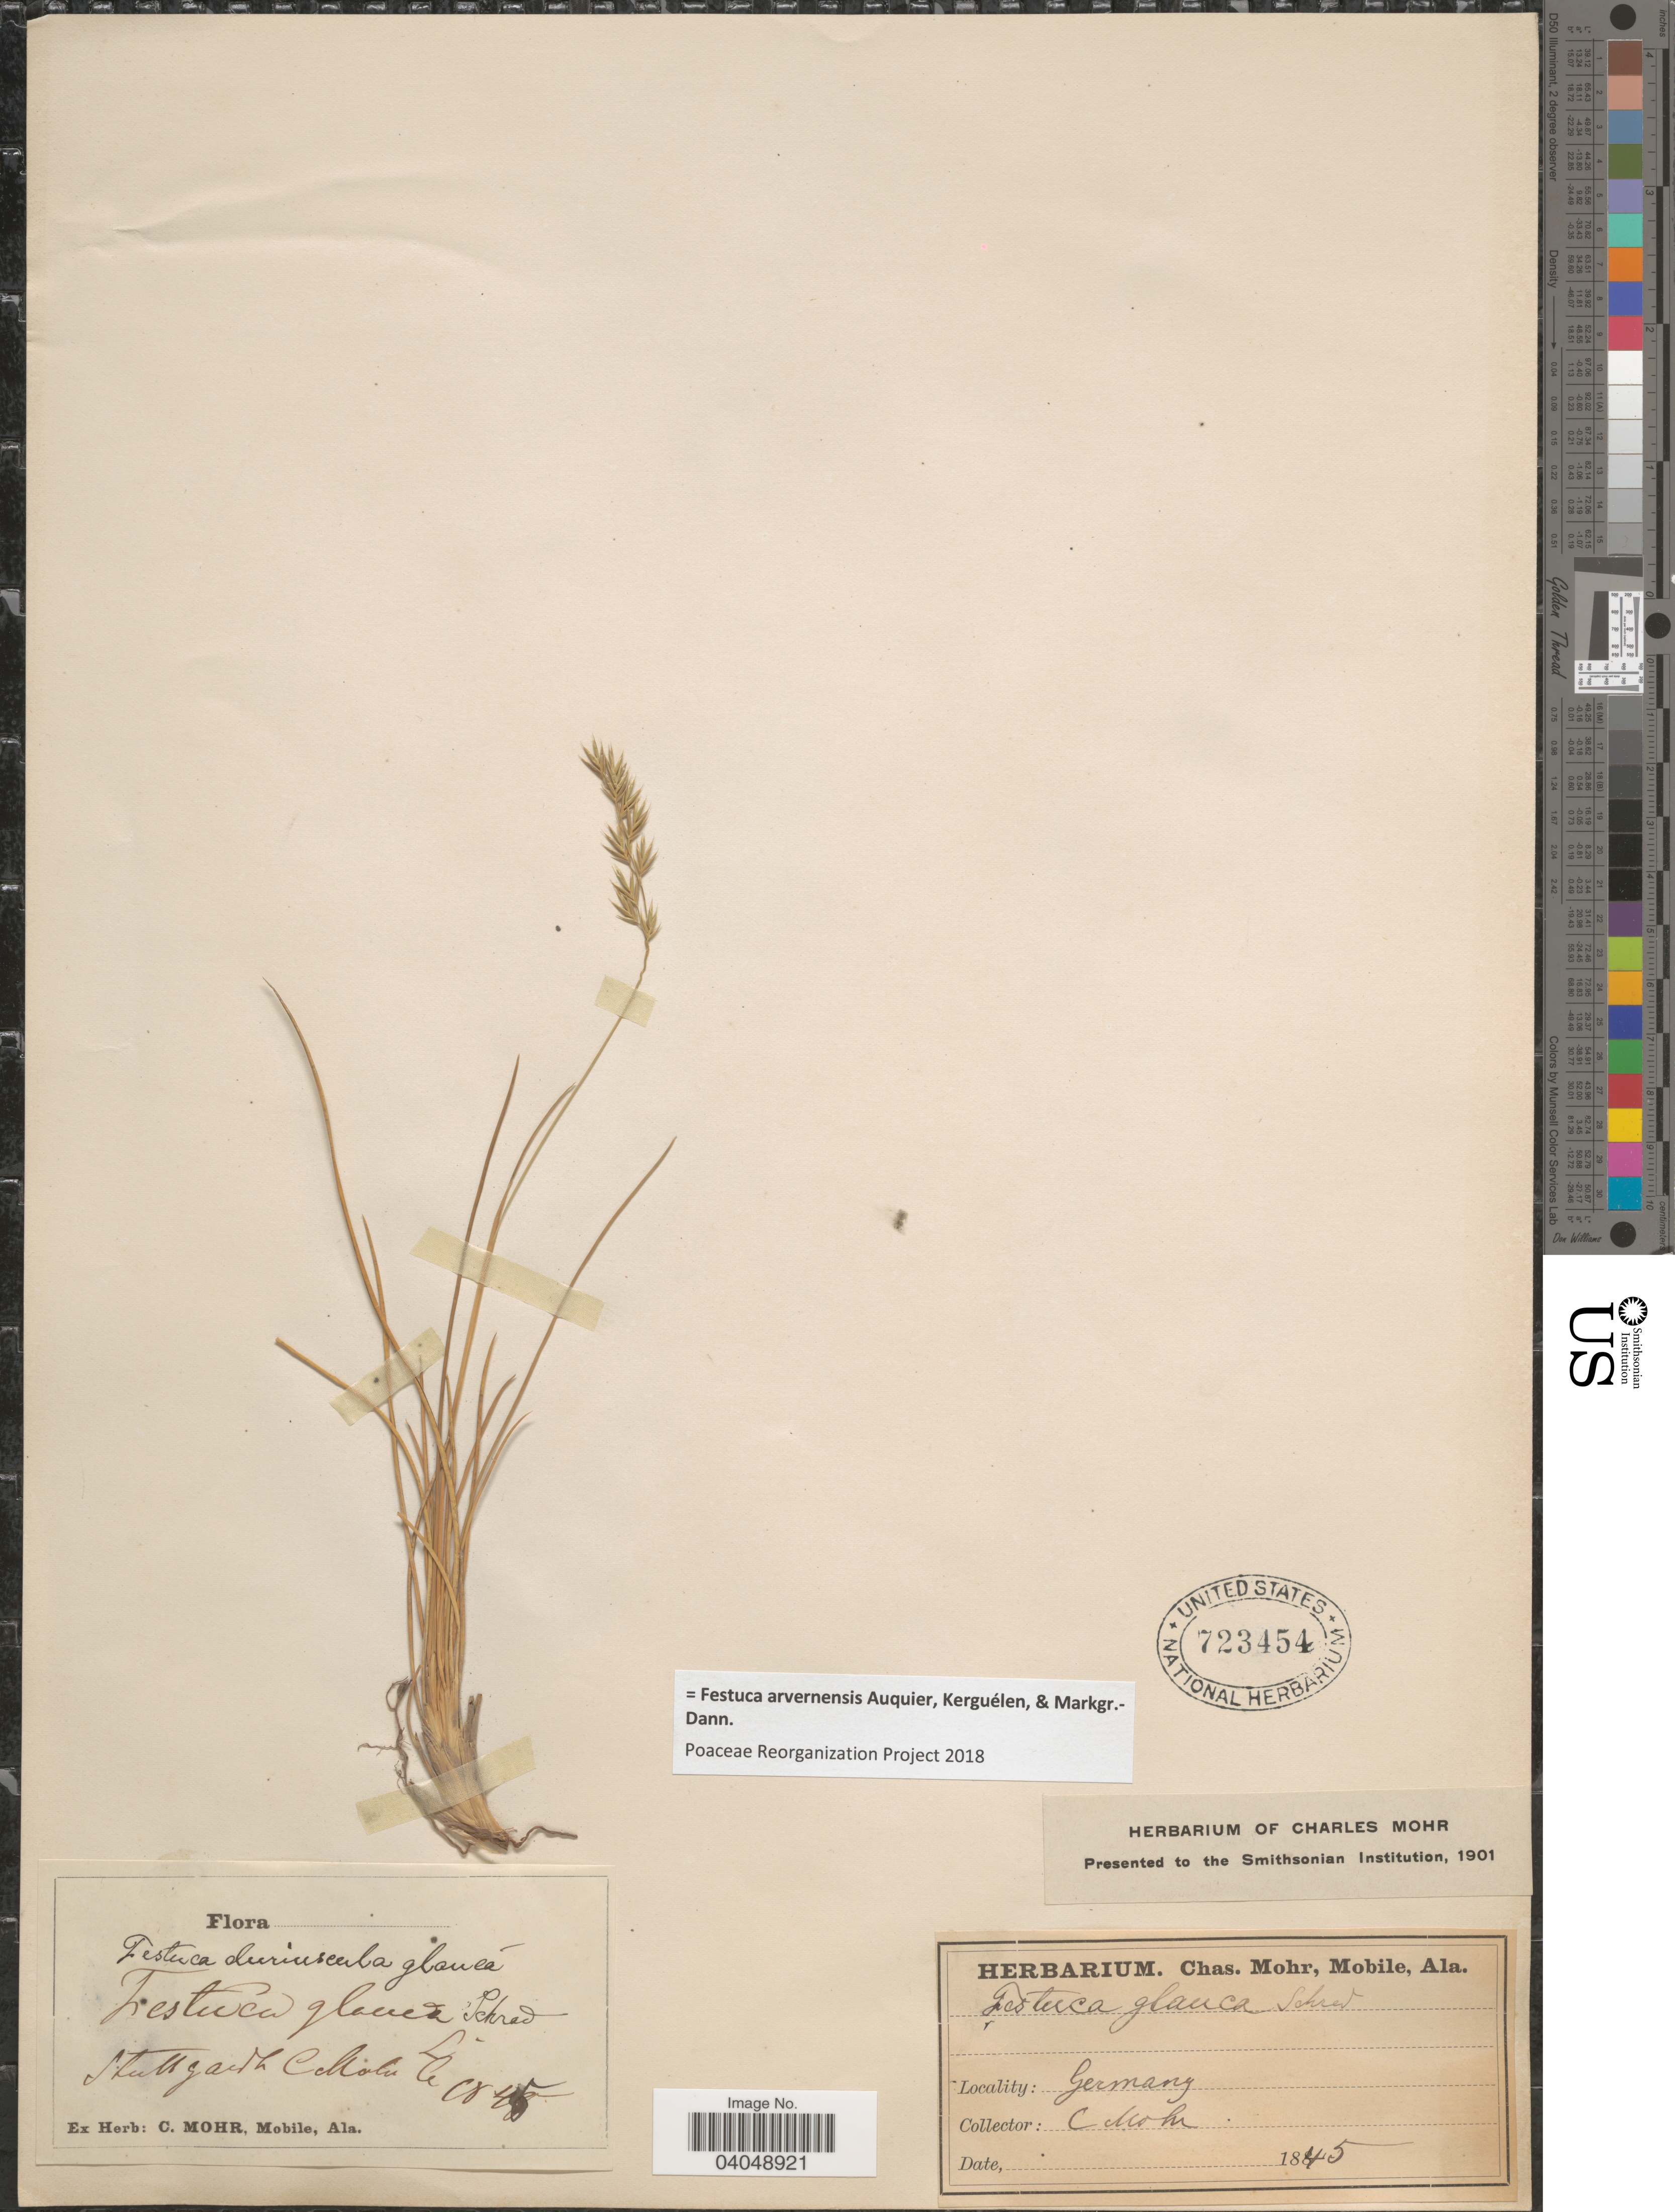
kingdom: Plantae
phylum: Tracheophyta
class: Liliopsida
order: Poales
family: Poaceae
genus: Festuca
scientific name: Festuca arvernensis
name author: Auquier et al.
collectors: Mohr, C. T. (herbarium)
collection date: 1845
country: Germany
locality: Stuttgardt.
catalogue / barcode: US 723454